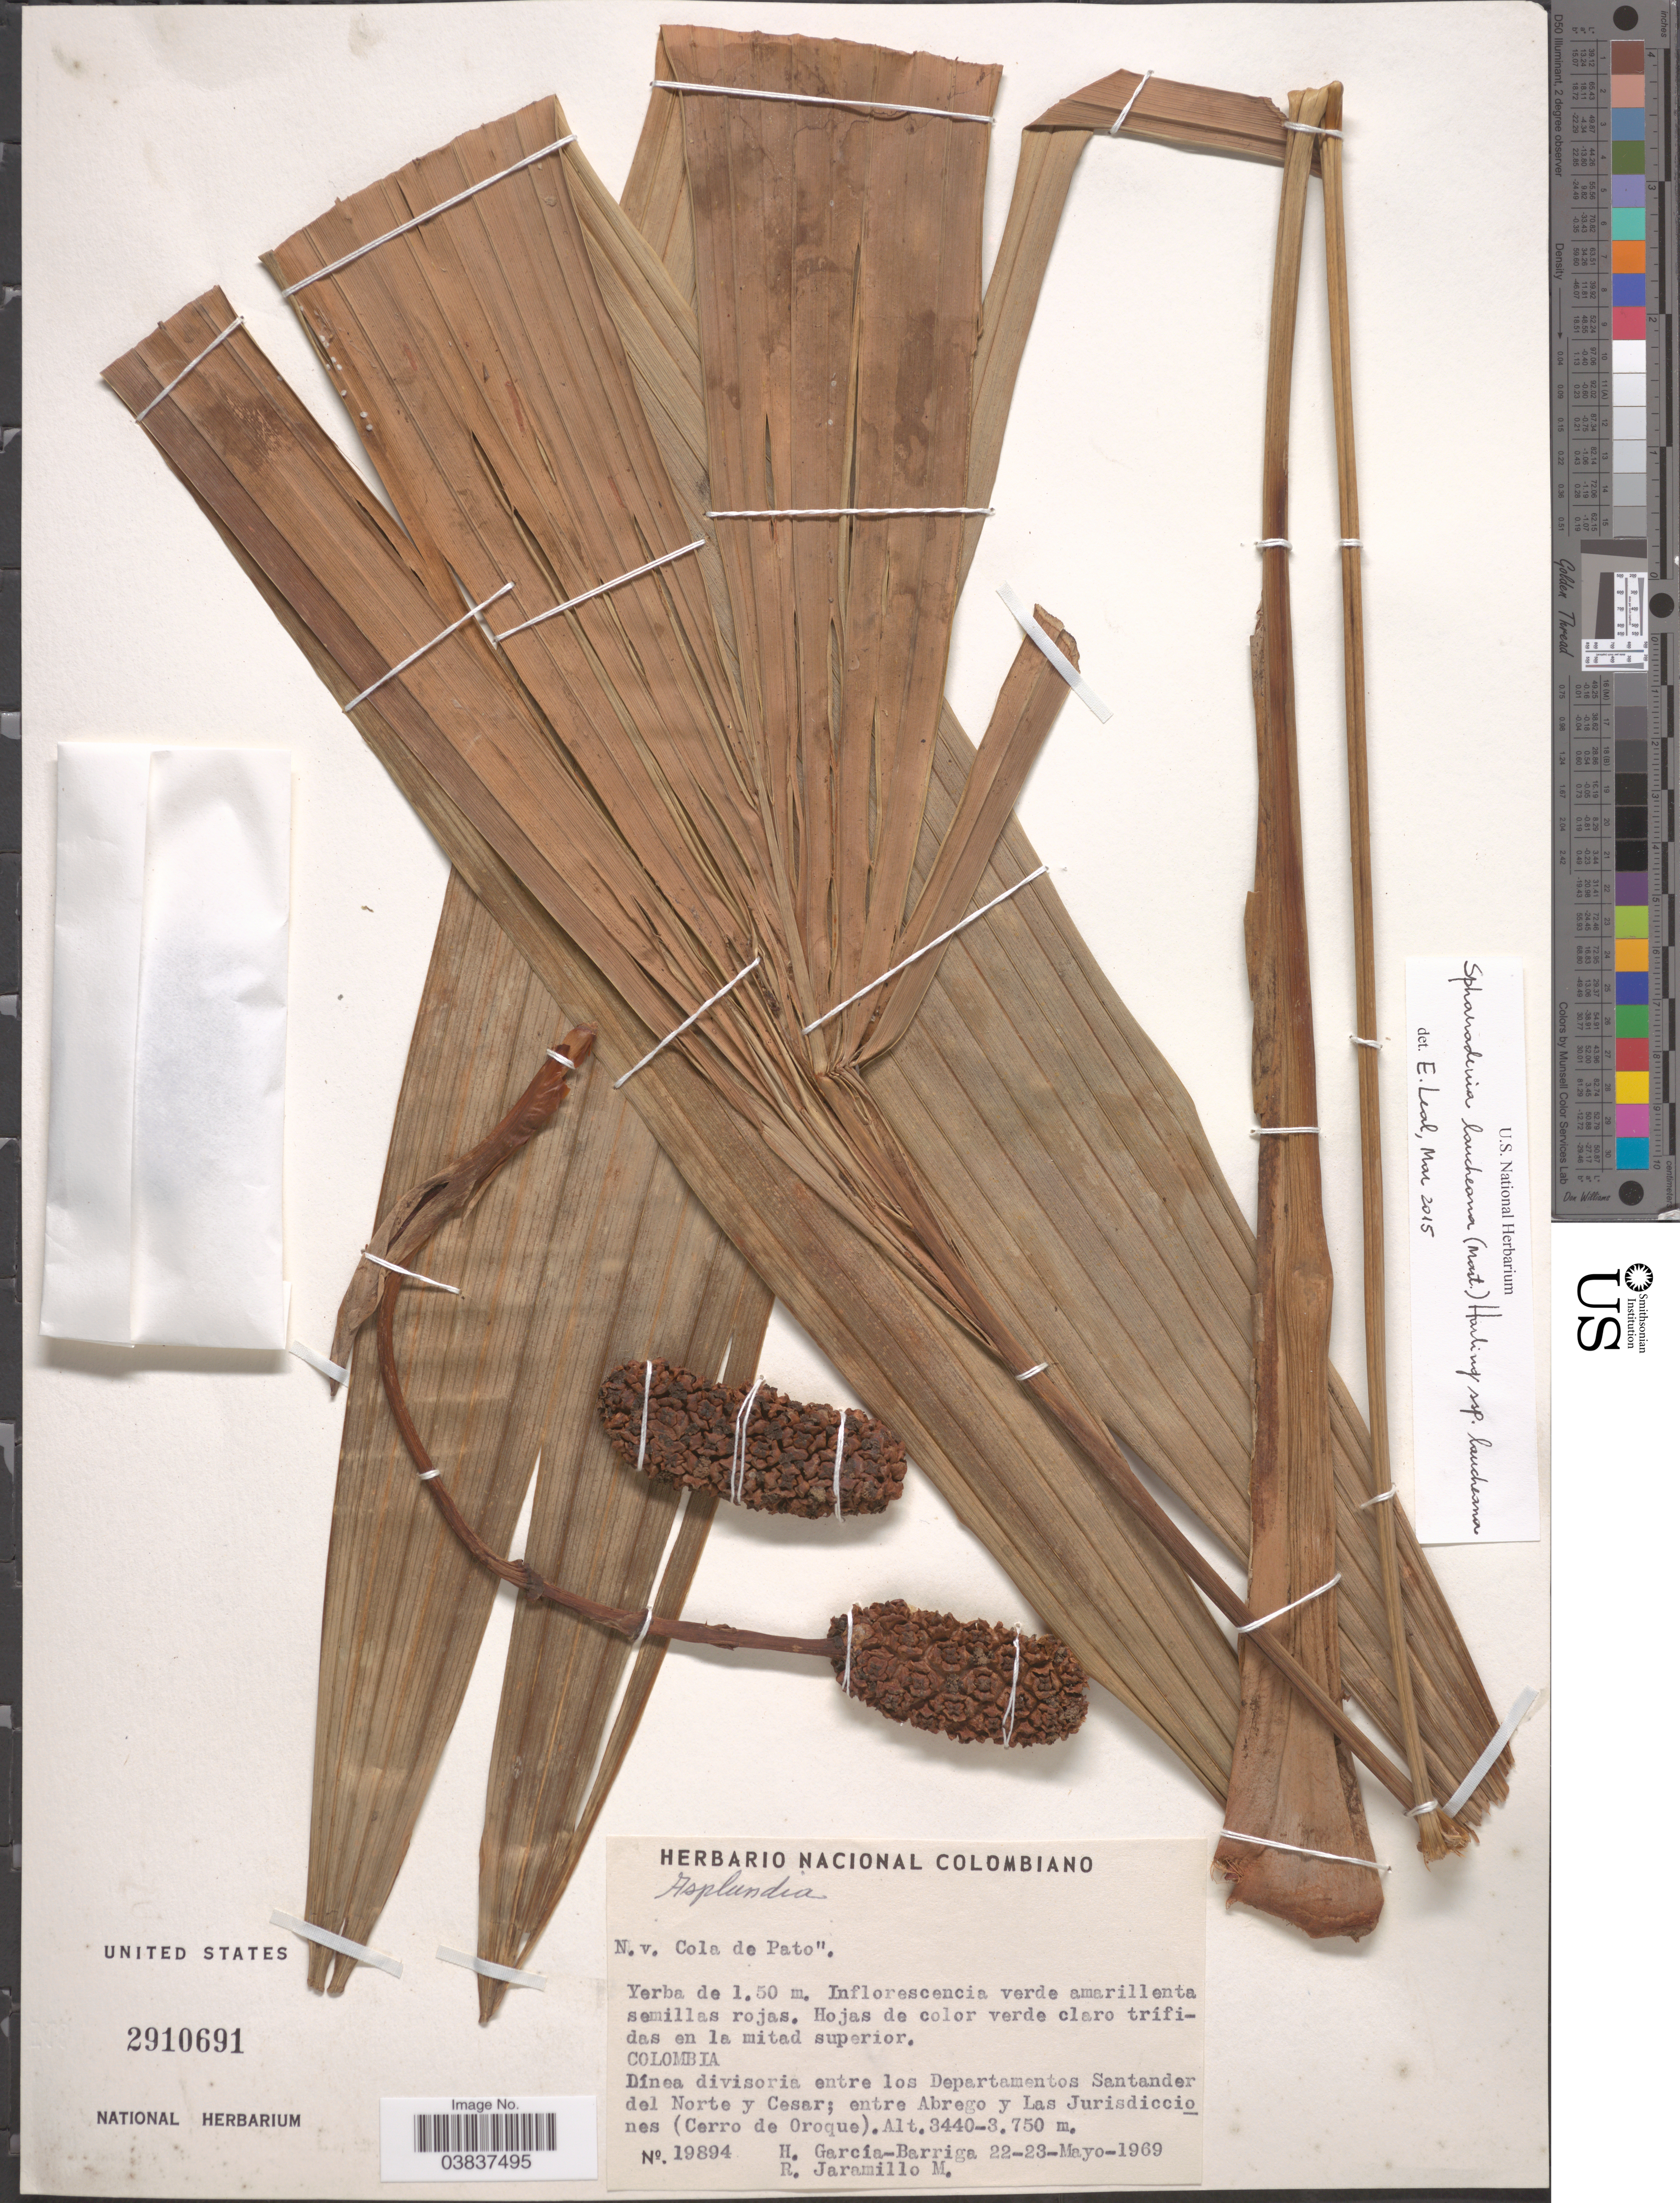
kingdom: Plantae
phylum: Tracheophyta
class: Liliopsida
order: Pandanales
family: Cyclanthaceae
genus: Sphaeradenia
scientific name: Sphaeradenia laucheana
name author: (Mast.) Harling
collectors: H. García Barriga & R. Jaramillo M.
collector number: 19894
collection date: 1969-05-22/1969-05-23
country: Colombia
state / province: Norte de Santander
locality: Diniea divisoria entre los Departamentos Santander del Norte y Cesar; entre Abrego y Las Jurisdicciones (Cerro de Oroque).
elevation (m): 3440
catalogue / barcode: US 2910691